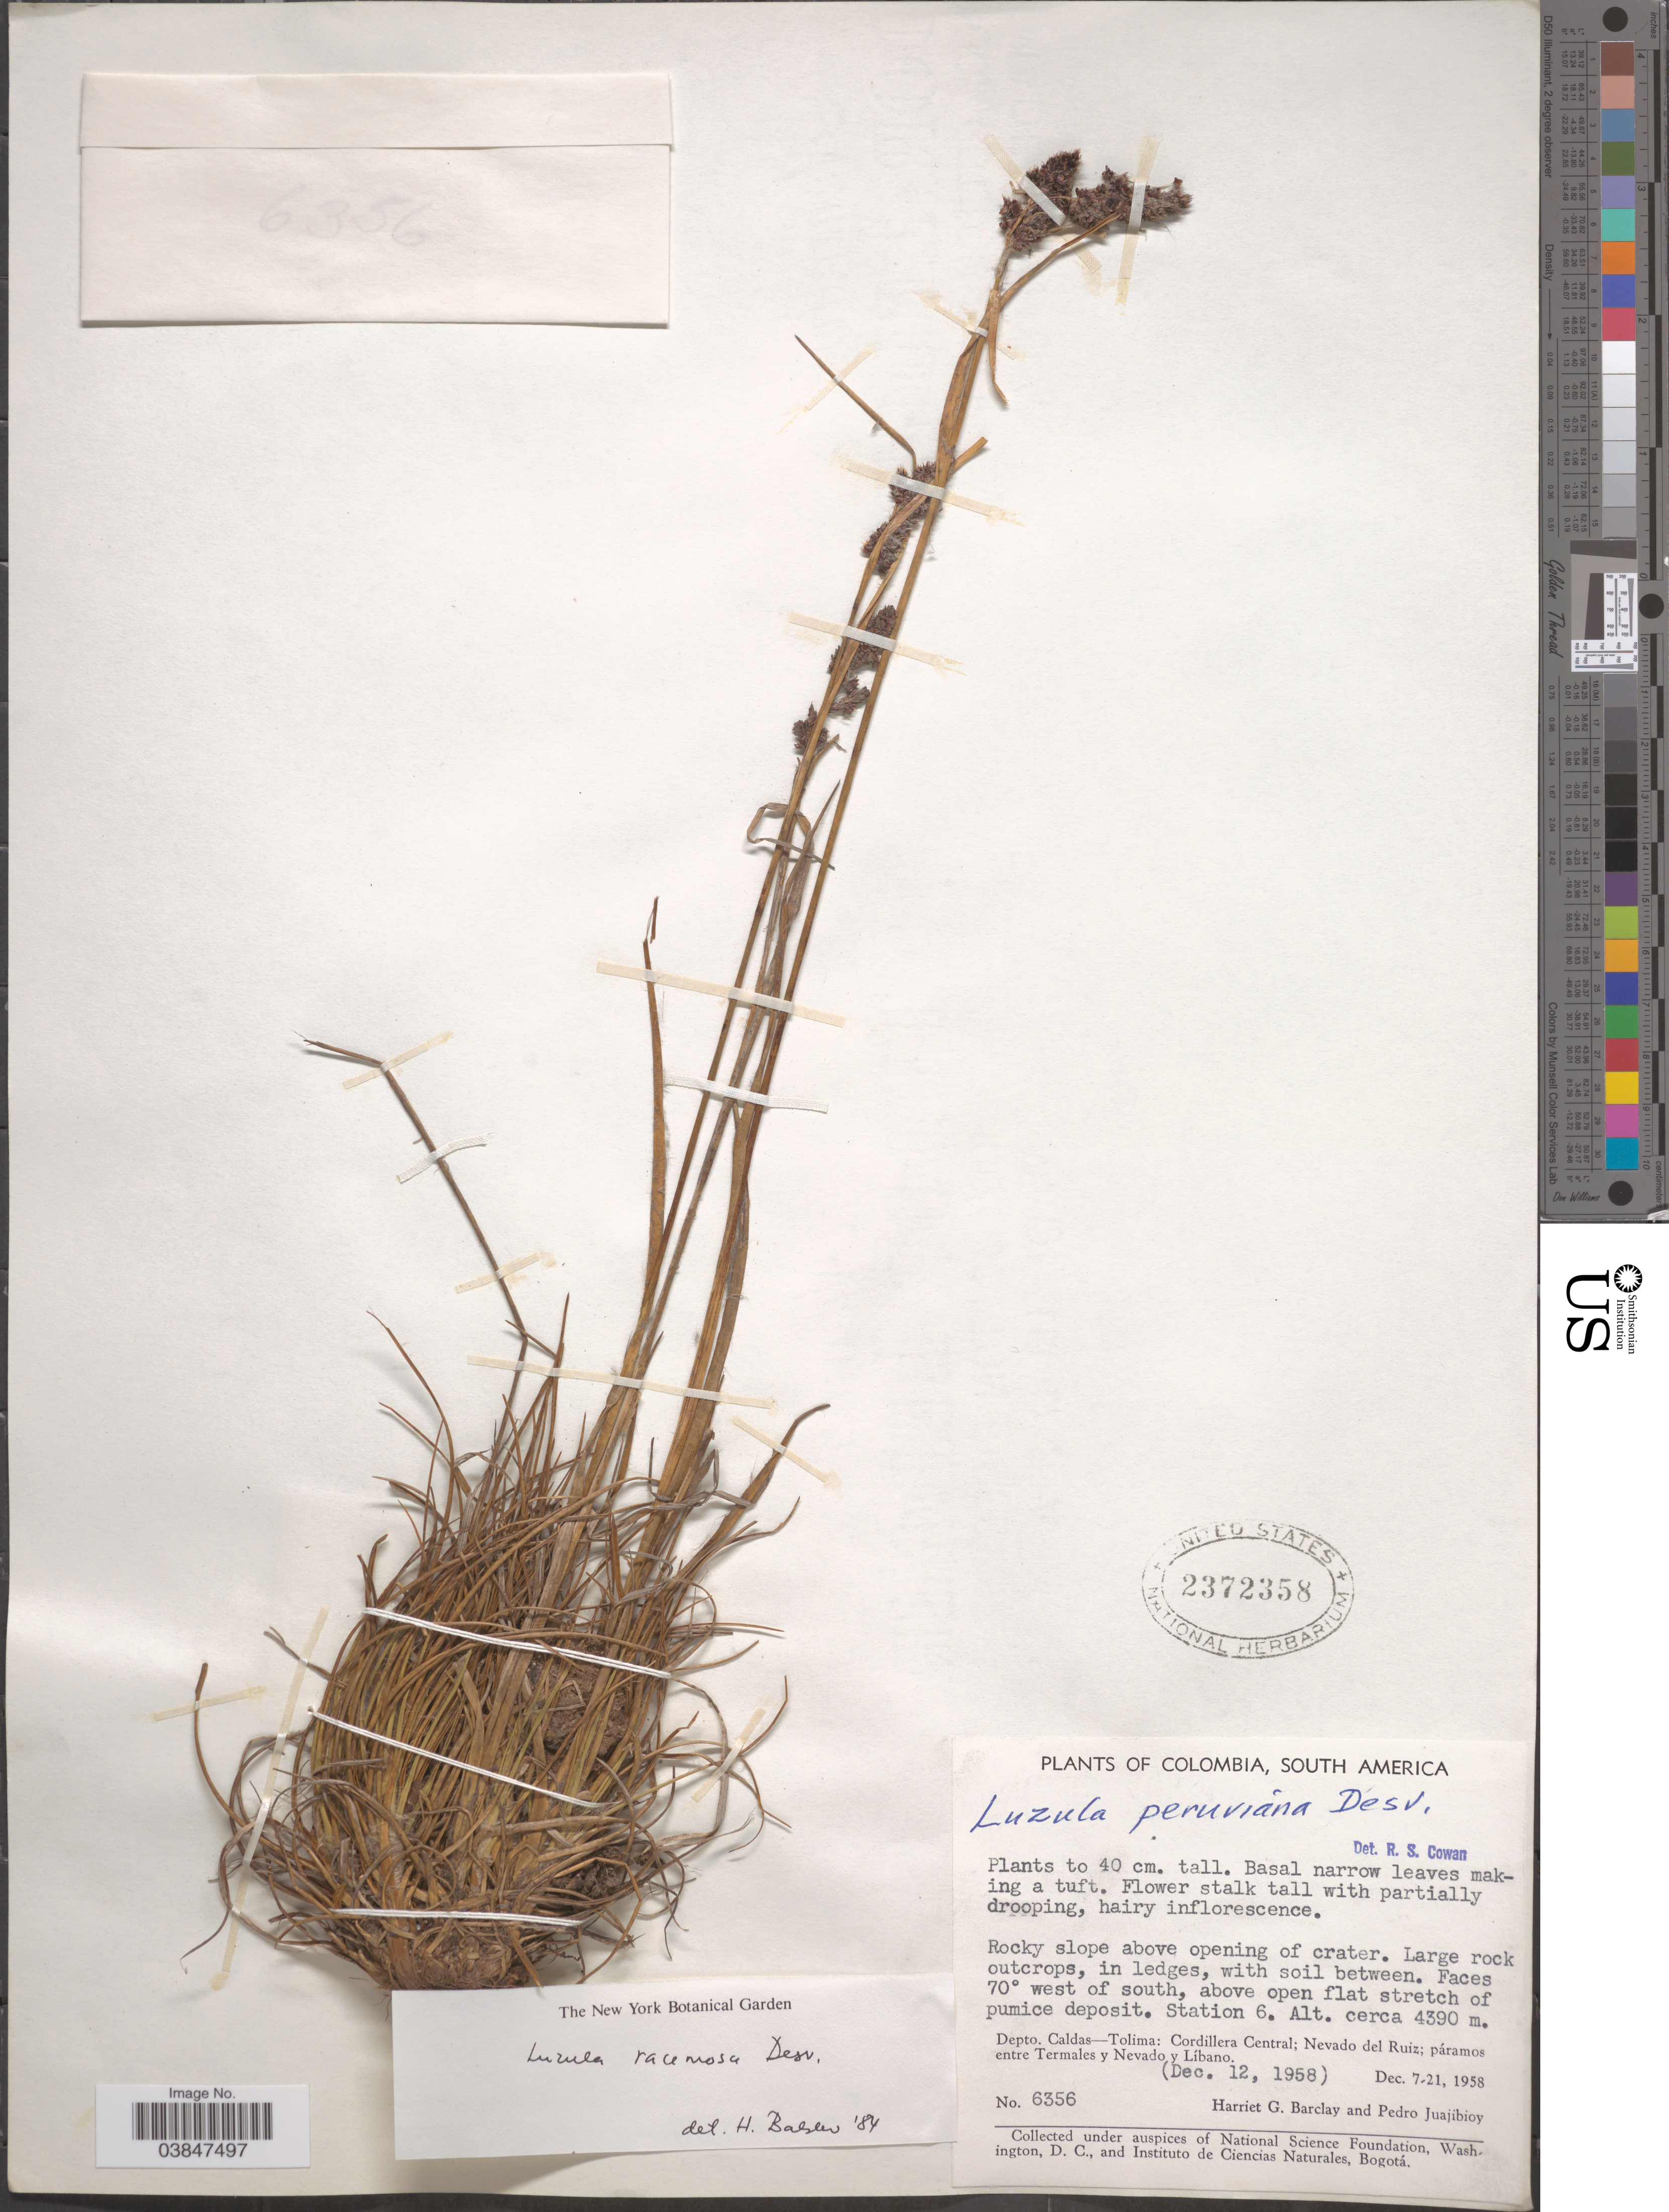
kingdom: Plantae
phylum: Tracheophyta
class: Liliopsida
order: Poales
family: Juncaceae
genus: Luzula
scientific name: Luzula racemosa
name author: Desv.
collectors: H. G. Barclay & P. Juajibioy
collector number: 6356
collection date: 1958-12-12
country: Colombia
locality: Rocky slope above opening of water. Faces 70° west of south. Station 6. Depto. Caldas-Tolima: Cordillera Central; Nevado del Ruiz; páramos entre Termales y Nevado y Líbano.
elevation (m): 4390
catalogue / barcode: US 2372358